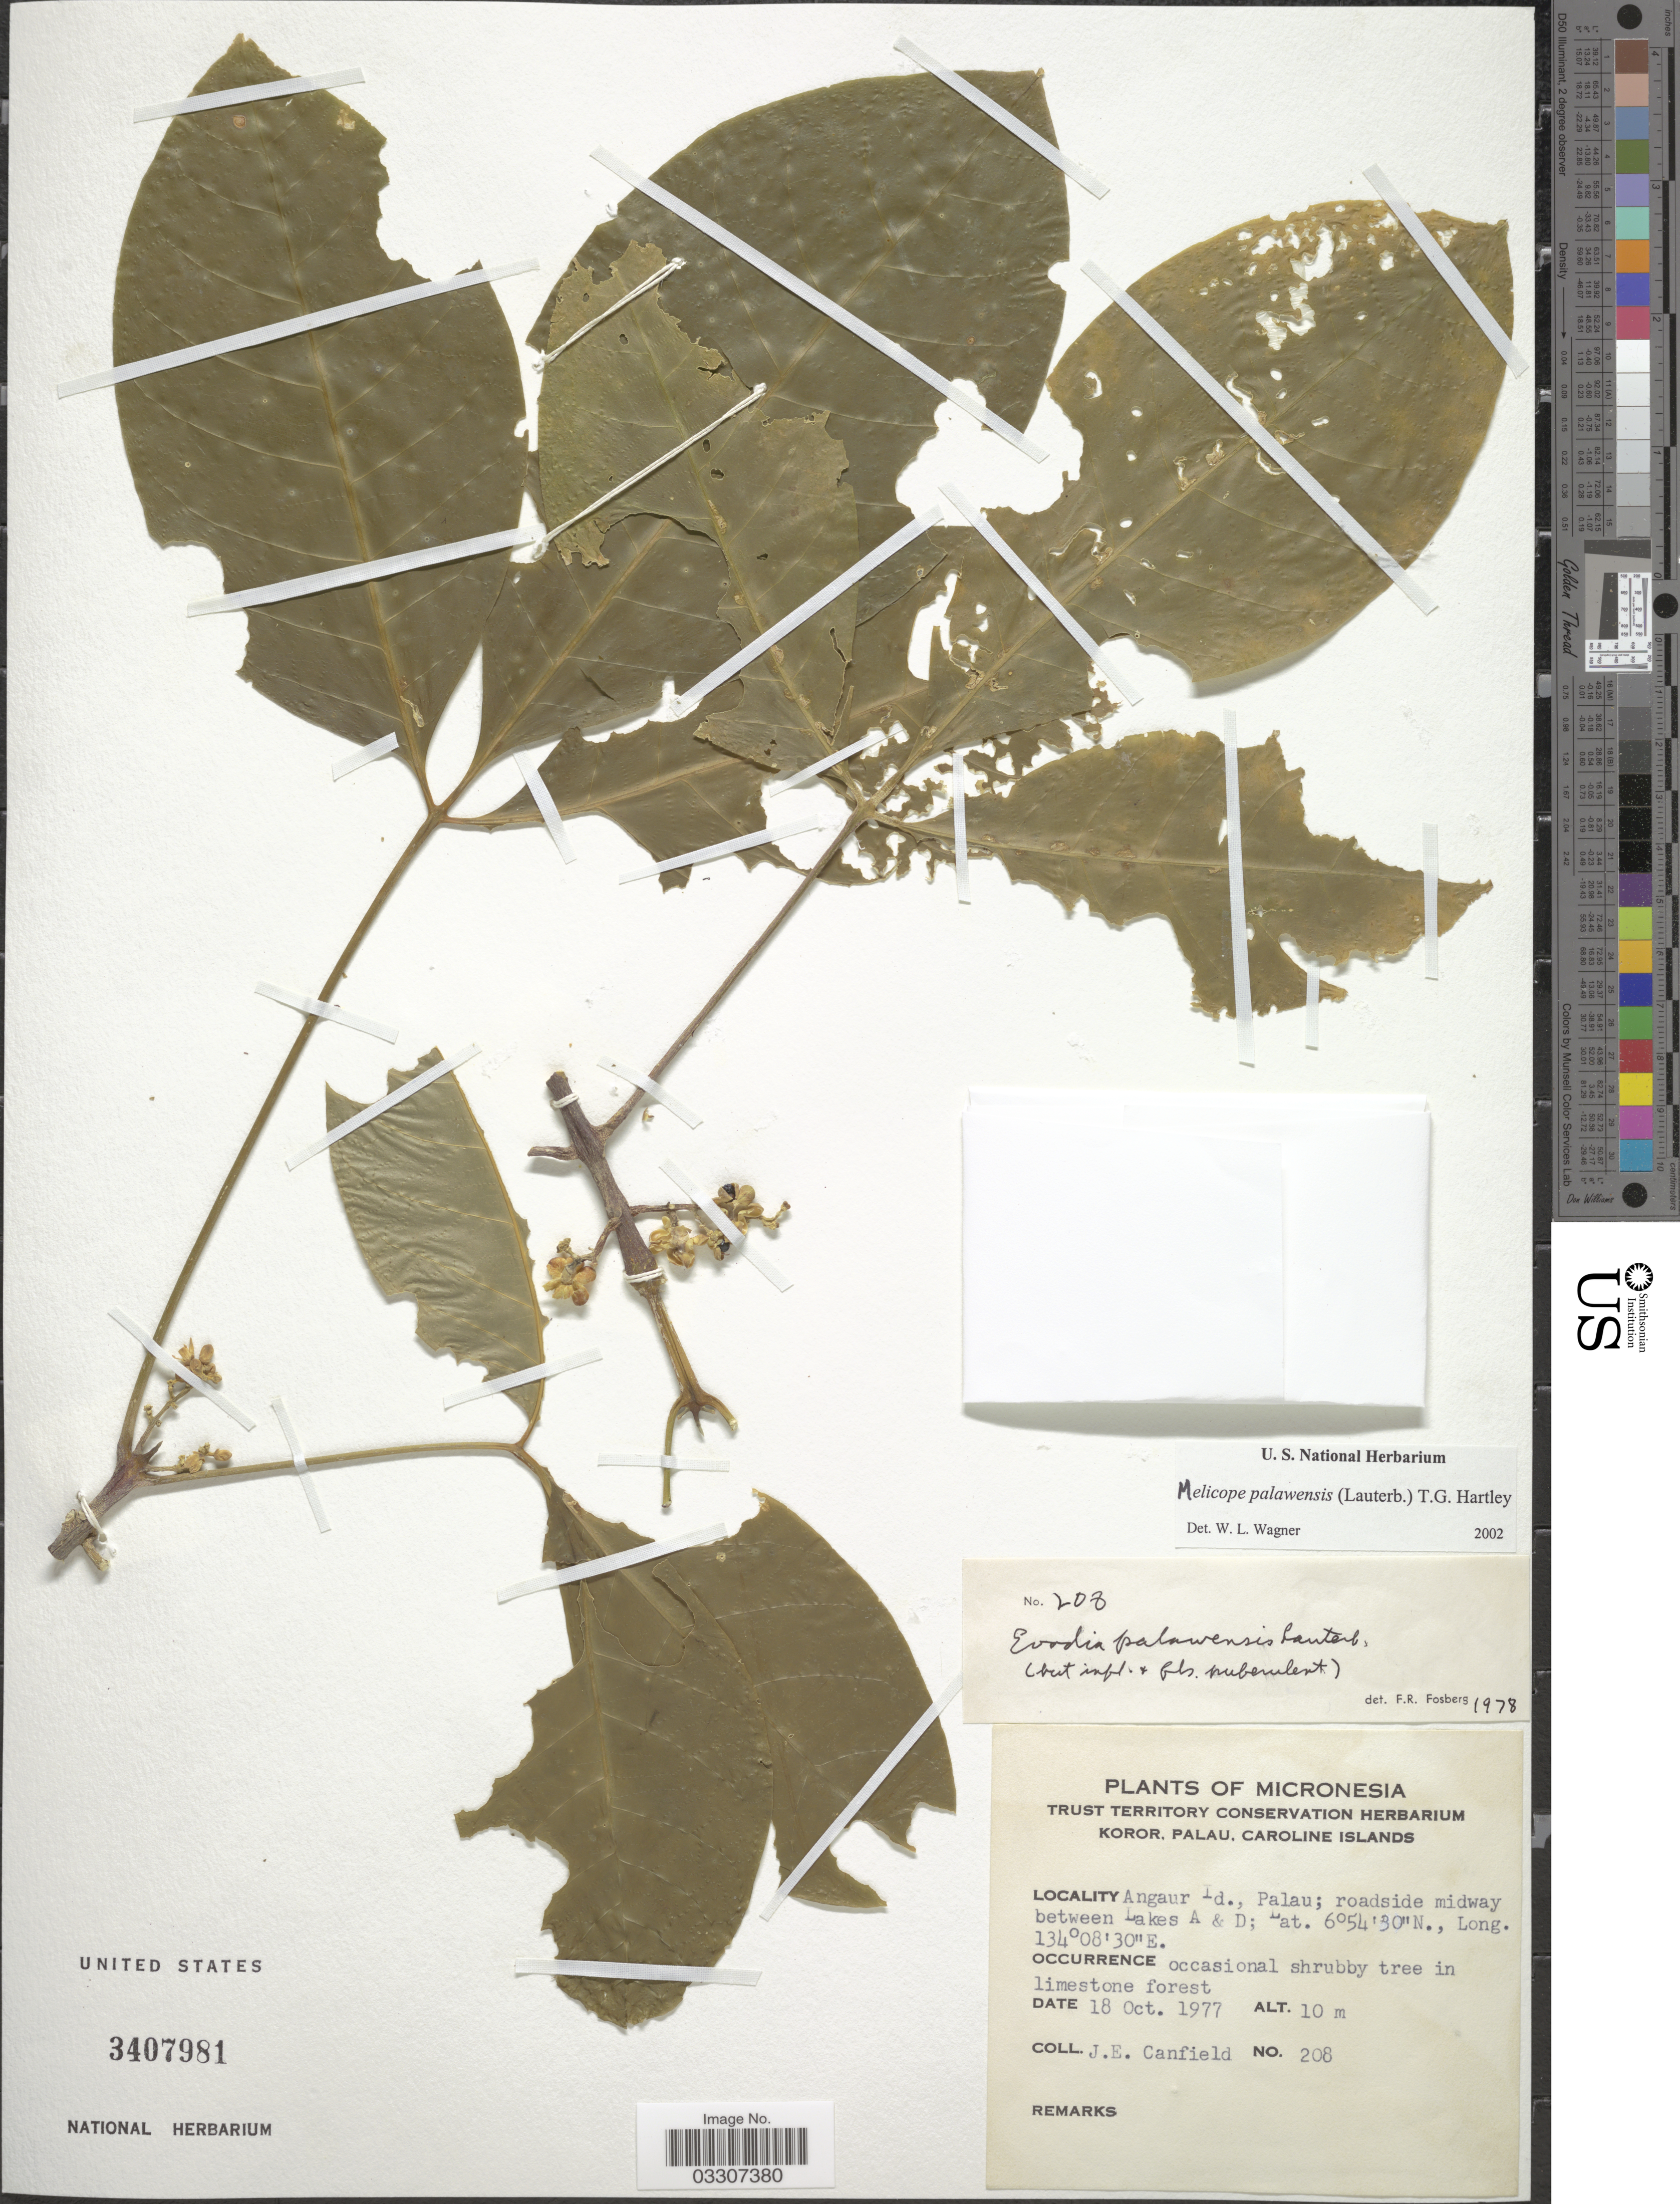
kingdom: Plantae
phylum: Tracheophyta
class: Magnoliopsida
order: Sapindales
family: Rutaceae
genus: Melicope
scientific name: Melicope palawensis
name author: (Lauterb.) T.G. Hartley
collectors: J. E. Canfield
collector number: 208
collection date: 1977-10-18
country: Palau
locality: Micronesia. Angaur Id., Palau; roadside midway between Lakes A & D.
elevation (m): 10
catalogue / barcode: US 3407981